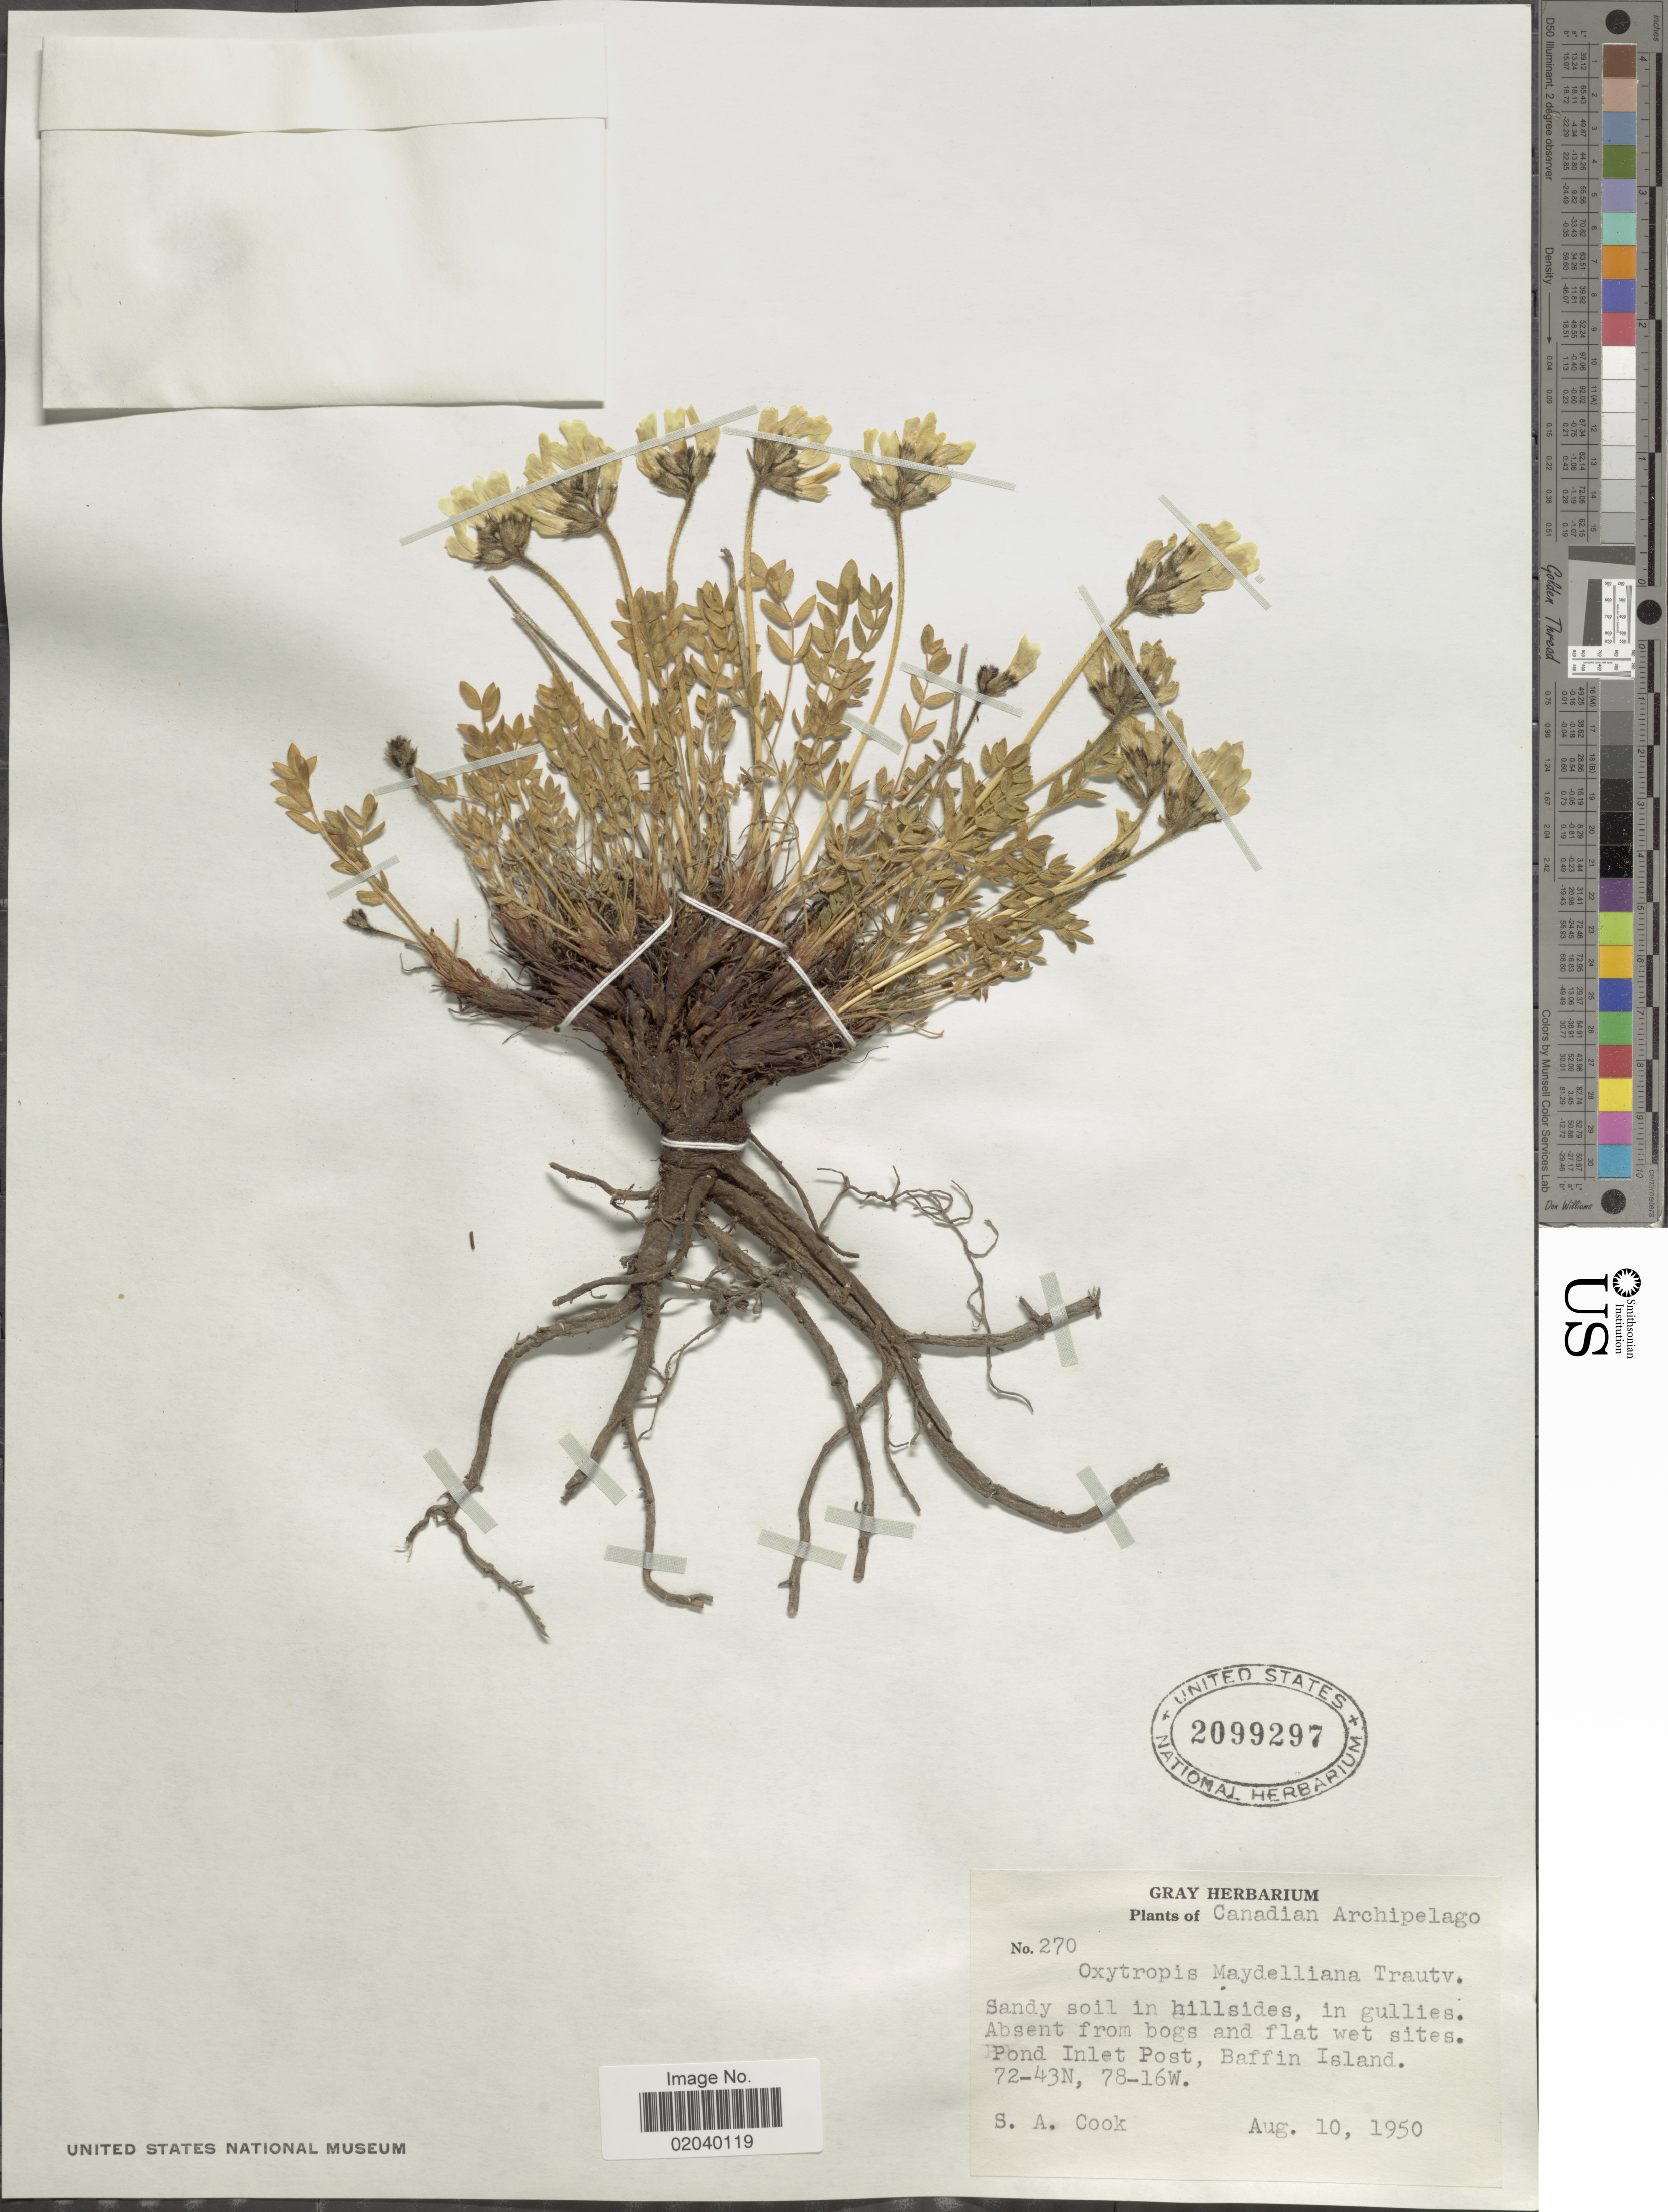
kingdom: Plantae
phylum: Tracheophyta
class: Magnoliopsida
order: Fabales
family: Fabaceae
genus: Oxytropis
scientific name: Oxytropis maydelliana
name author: Trautv.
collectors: S. A. Cook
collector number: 270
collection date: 1950-08-10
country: Canada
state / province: Nunavut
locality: Canada Archipelago, Sandy soil in hillsides, in gullies. Absent from bogs and flat wet sites. Pond Inlet Post, Baffin Island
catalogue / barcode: US 2099297